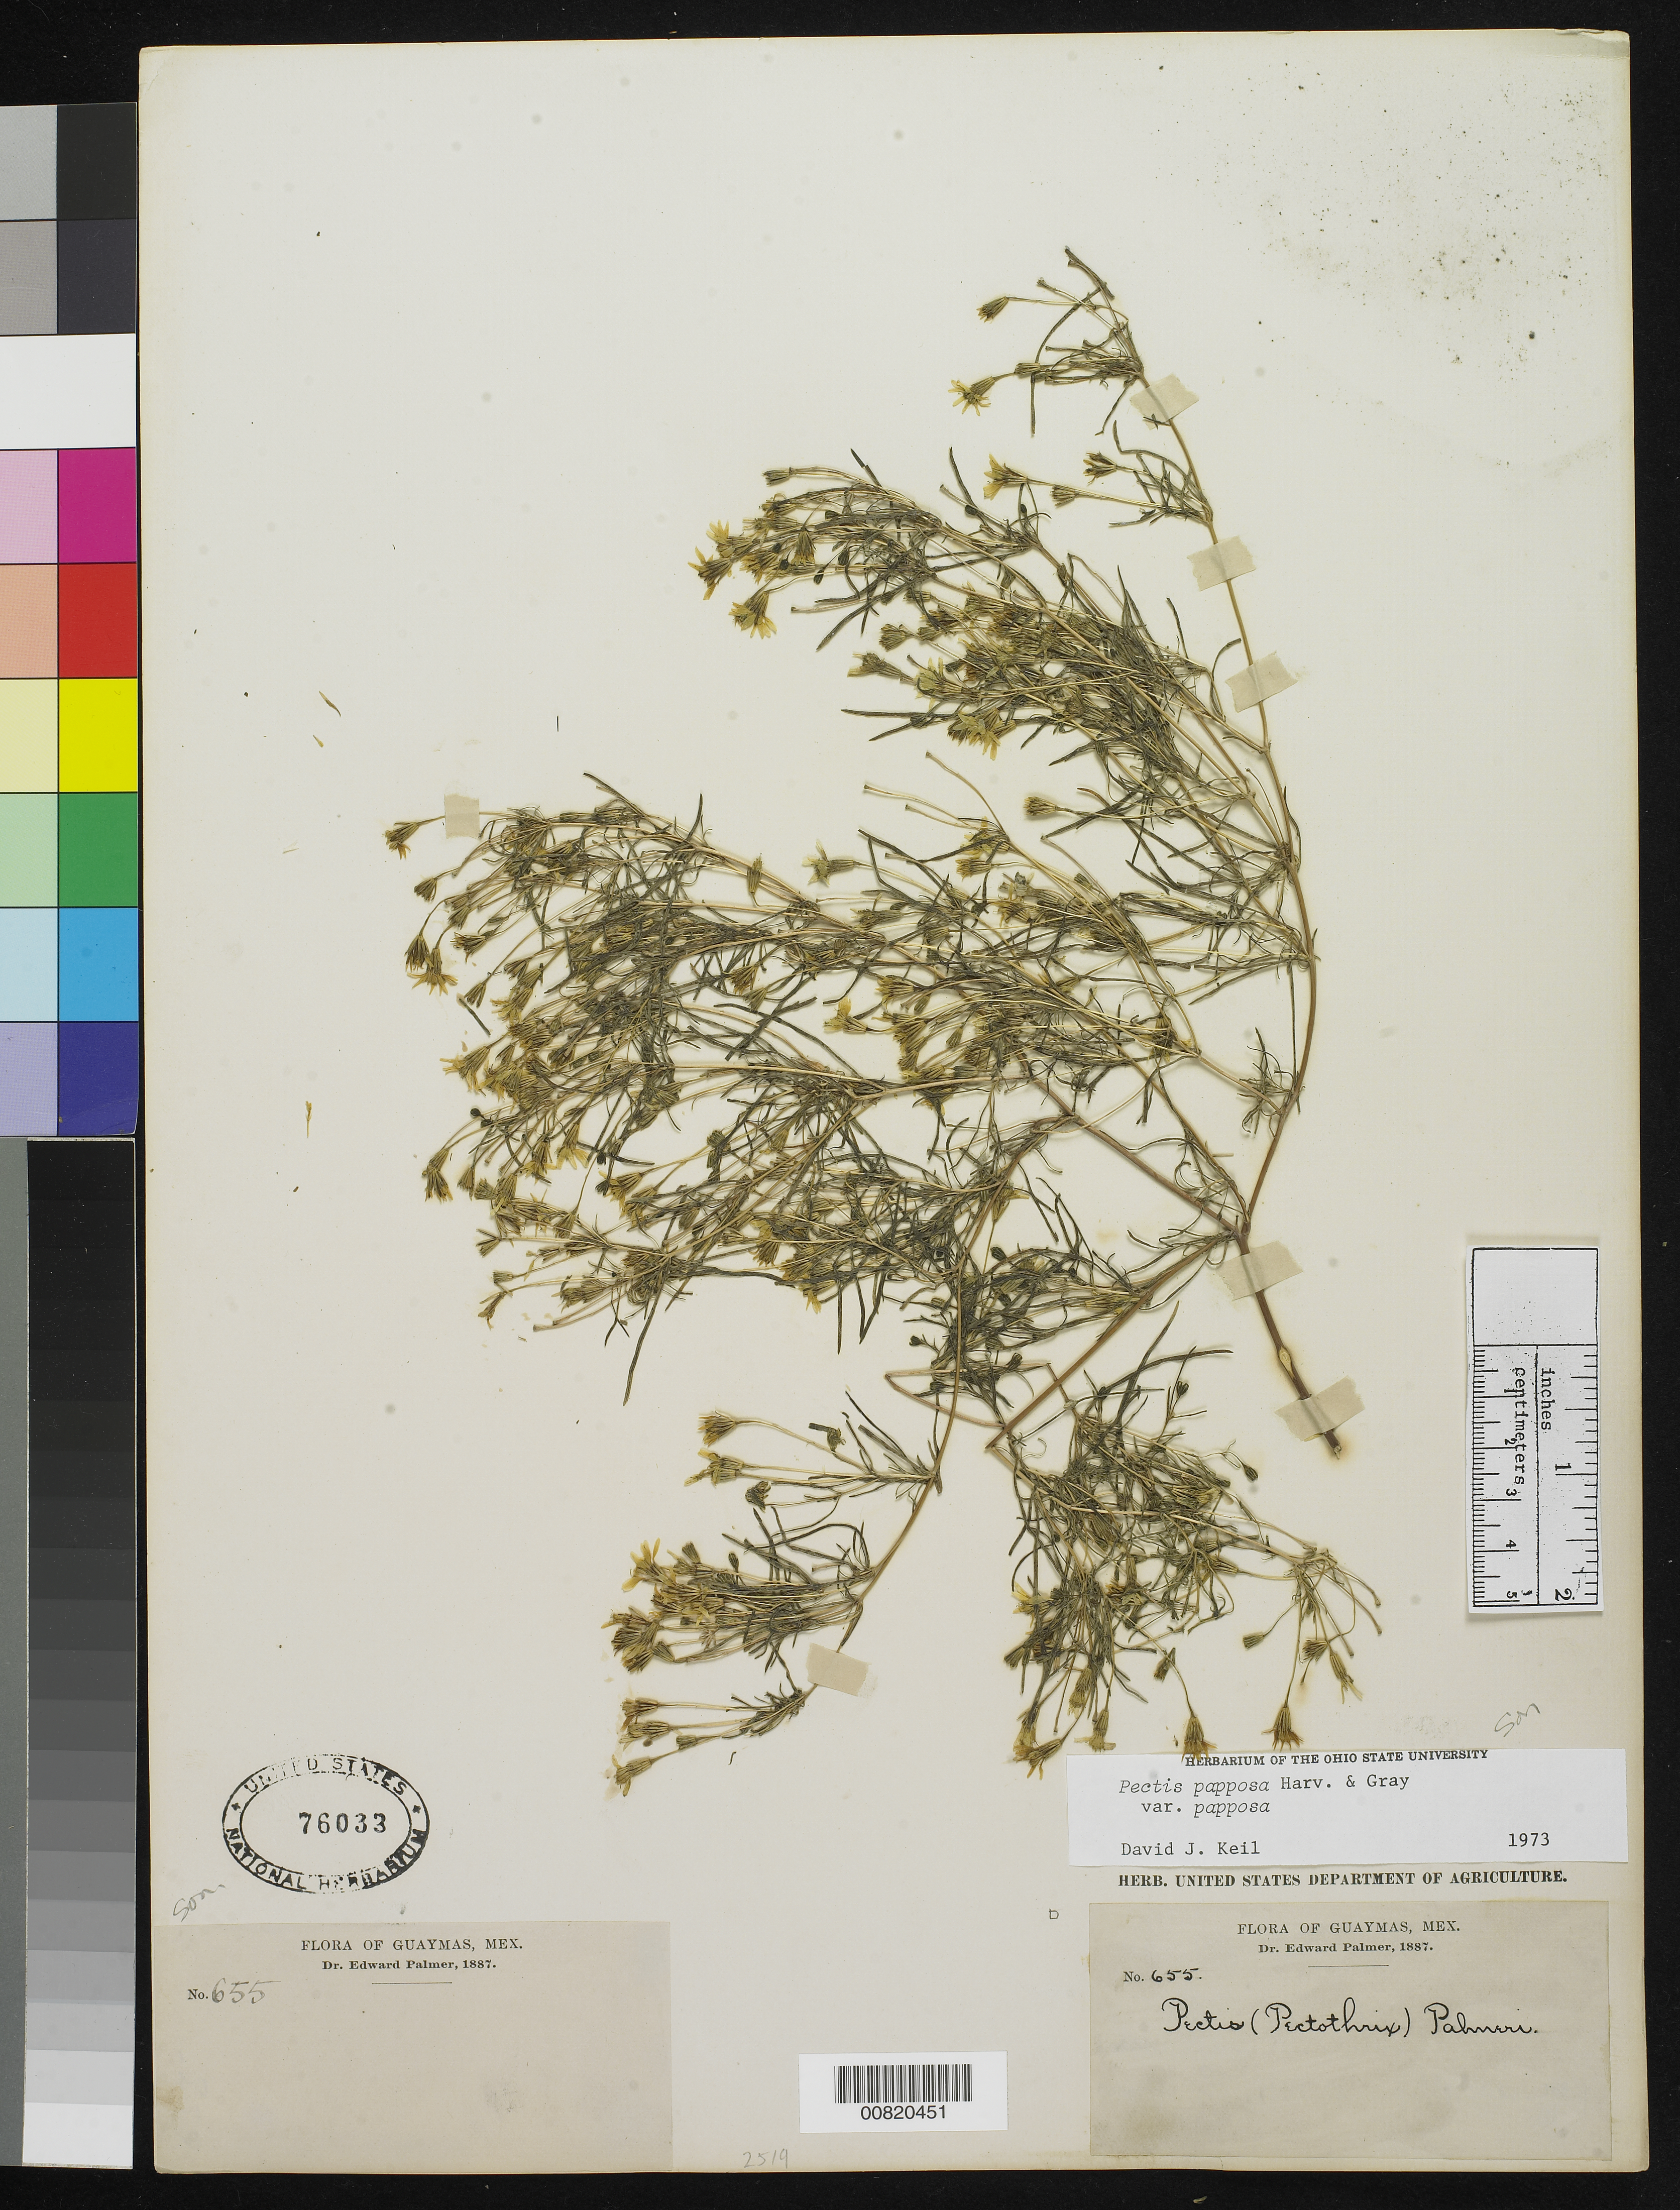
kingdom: Plantae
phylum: Tracheophyta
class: Magnoliopsida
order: Asterales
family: Asteraceae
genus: Pectis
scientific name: Pectis papposa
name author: Harv. & A. Gray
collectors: E. Palmer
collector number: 655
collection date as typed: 1887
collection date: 1887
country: Mexico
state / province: Sonora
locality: Guaymas, Sonora.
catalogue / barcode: US 76033